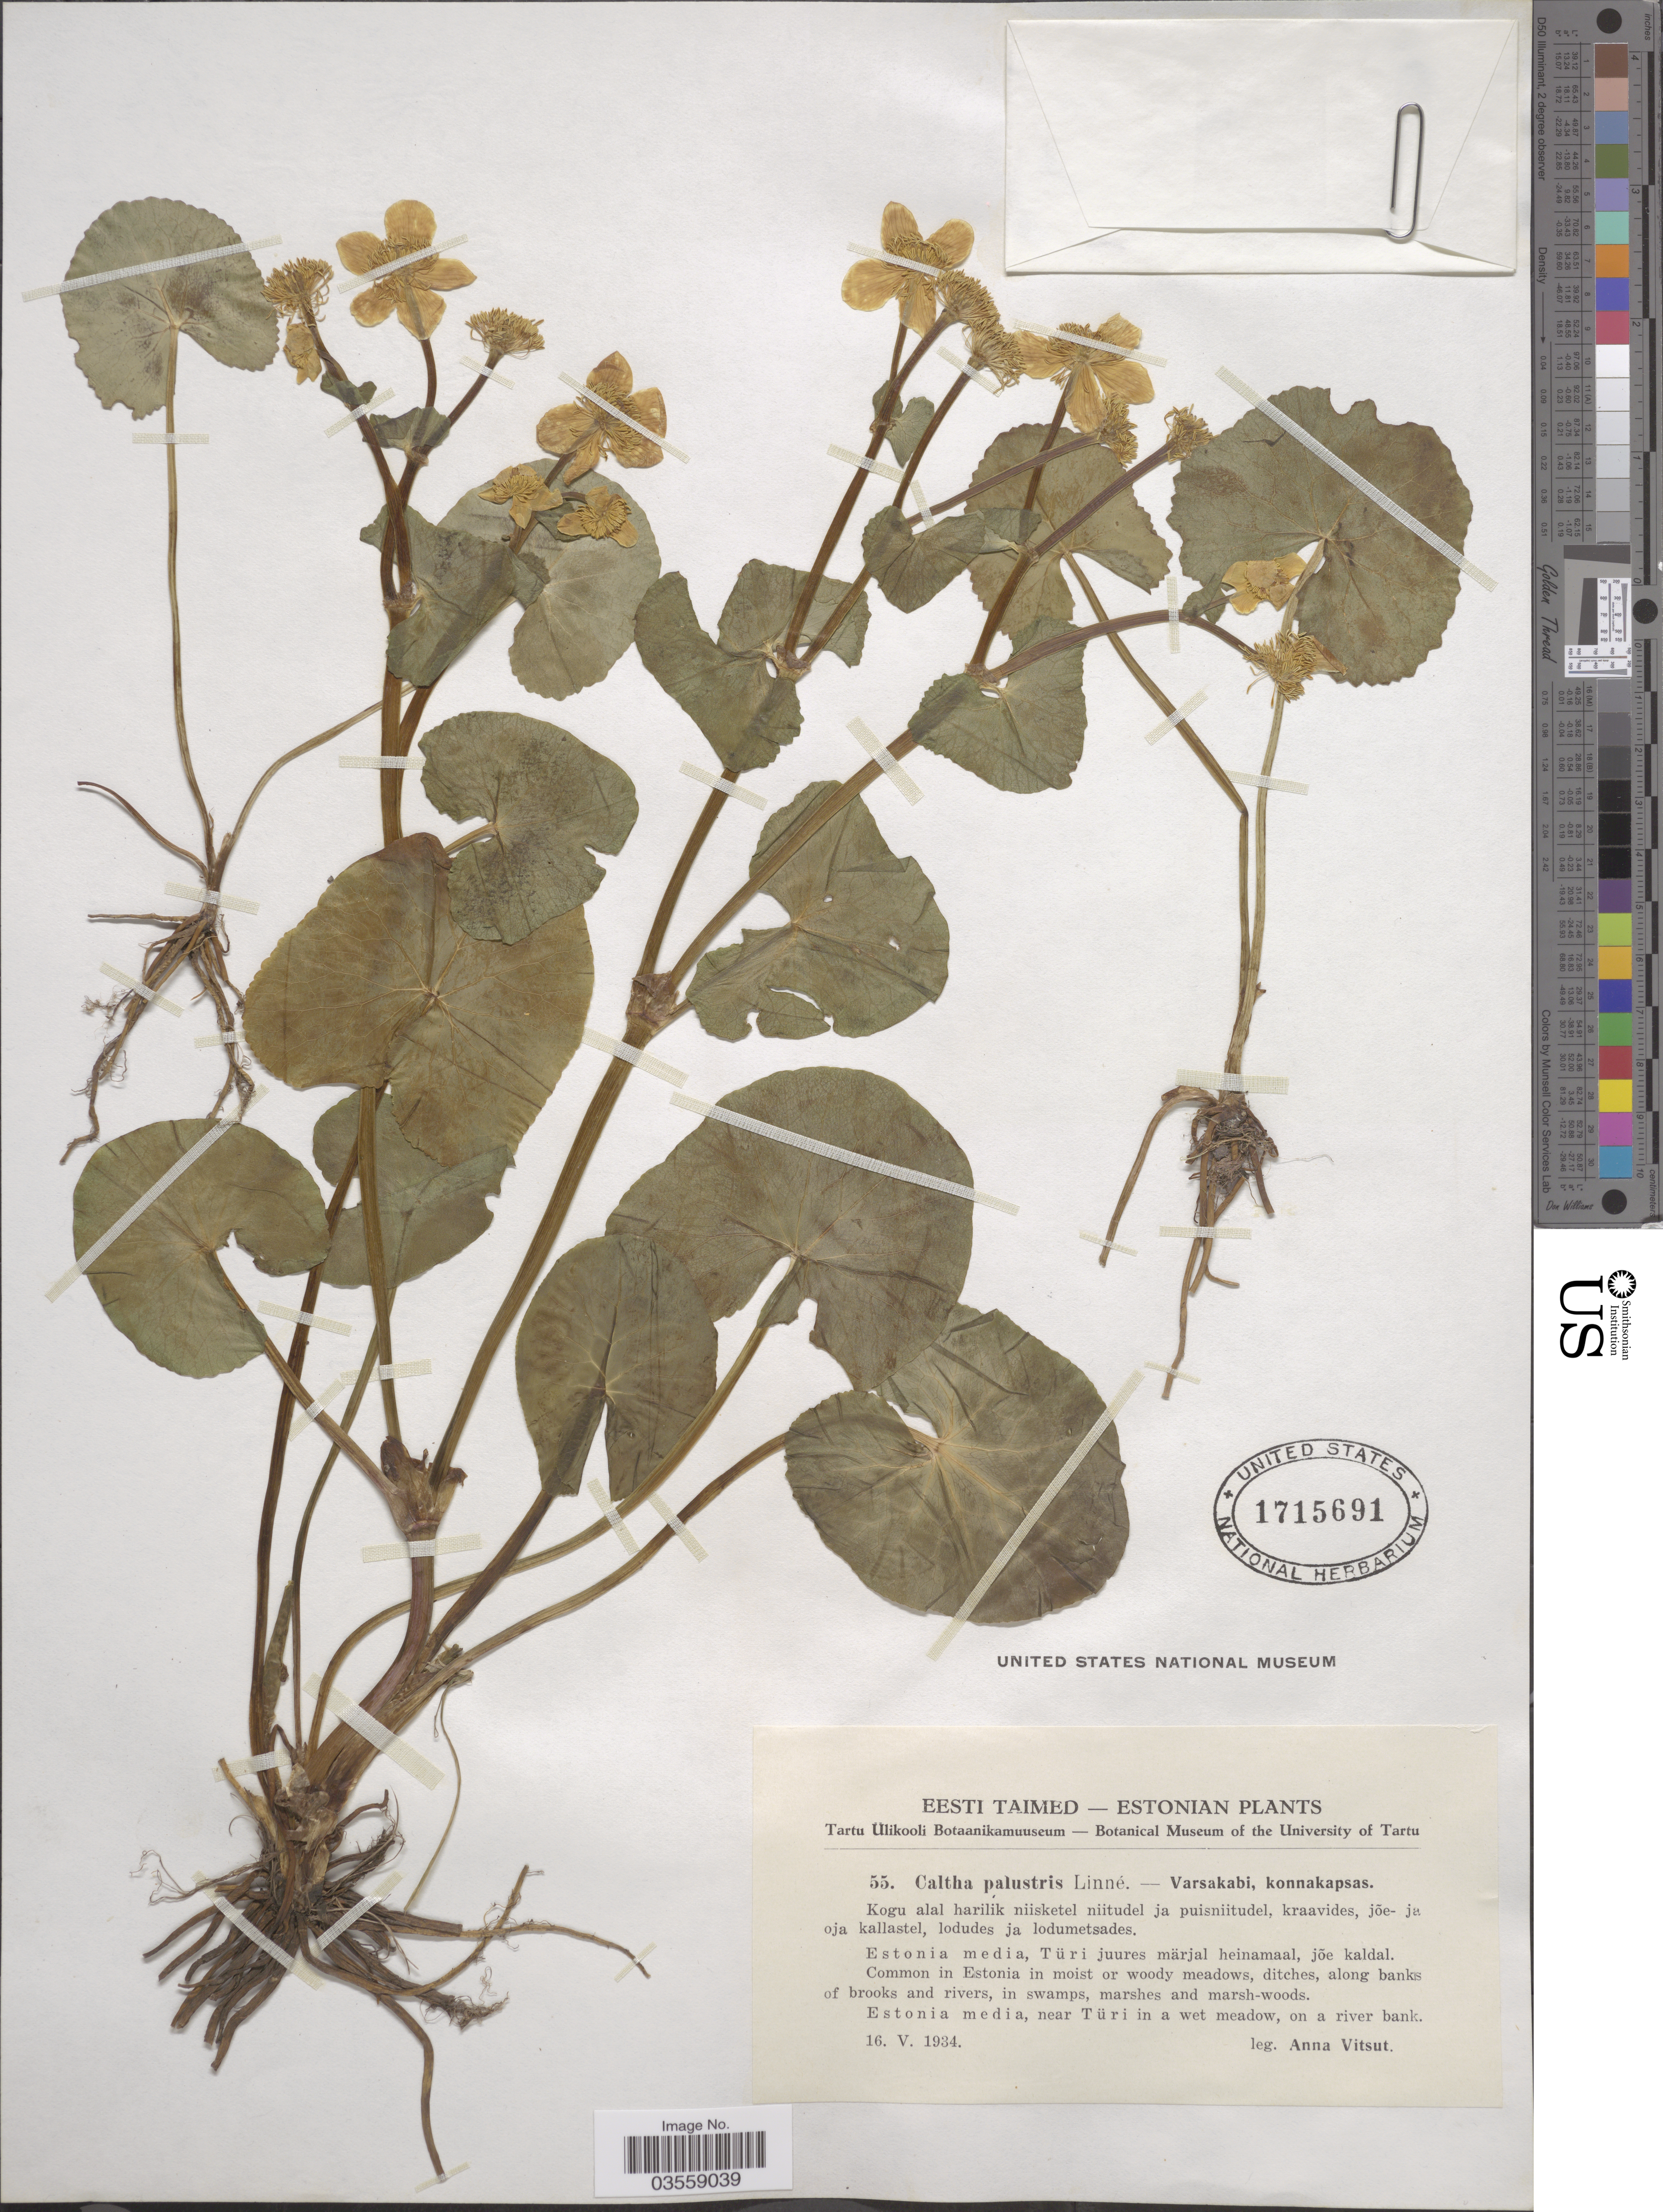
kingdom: Plantae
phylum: Tracheophyta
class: Magnoliopsida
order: Ranunculales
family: Ranunculaceae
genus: Caltha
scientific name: Caltha palustris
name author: L.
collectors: A. Vitsut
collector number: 55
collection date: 1934-05-16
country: Estonia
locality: Estonia media, Türi juures märjal heinamaal, jõe kaldal.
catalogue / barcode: US 1715691